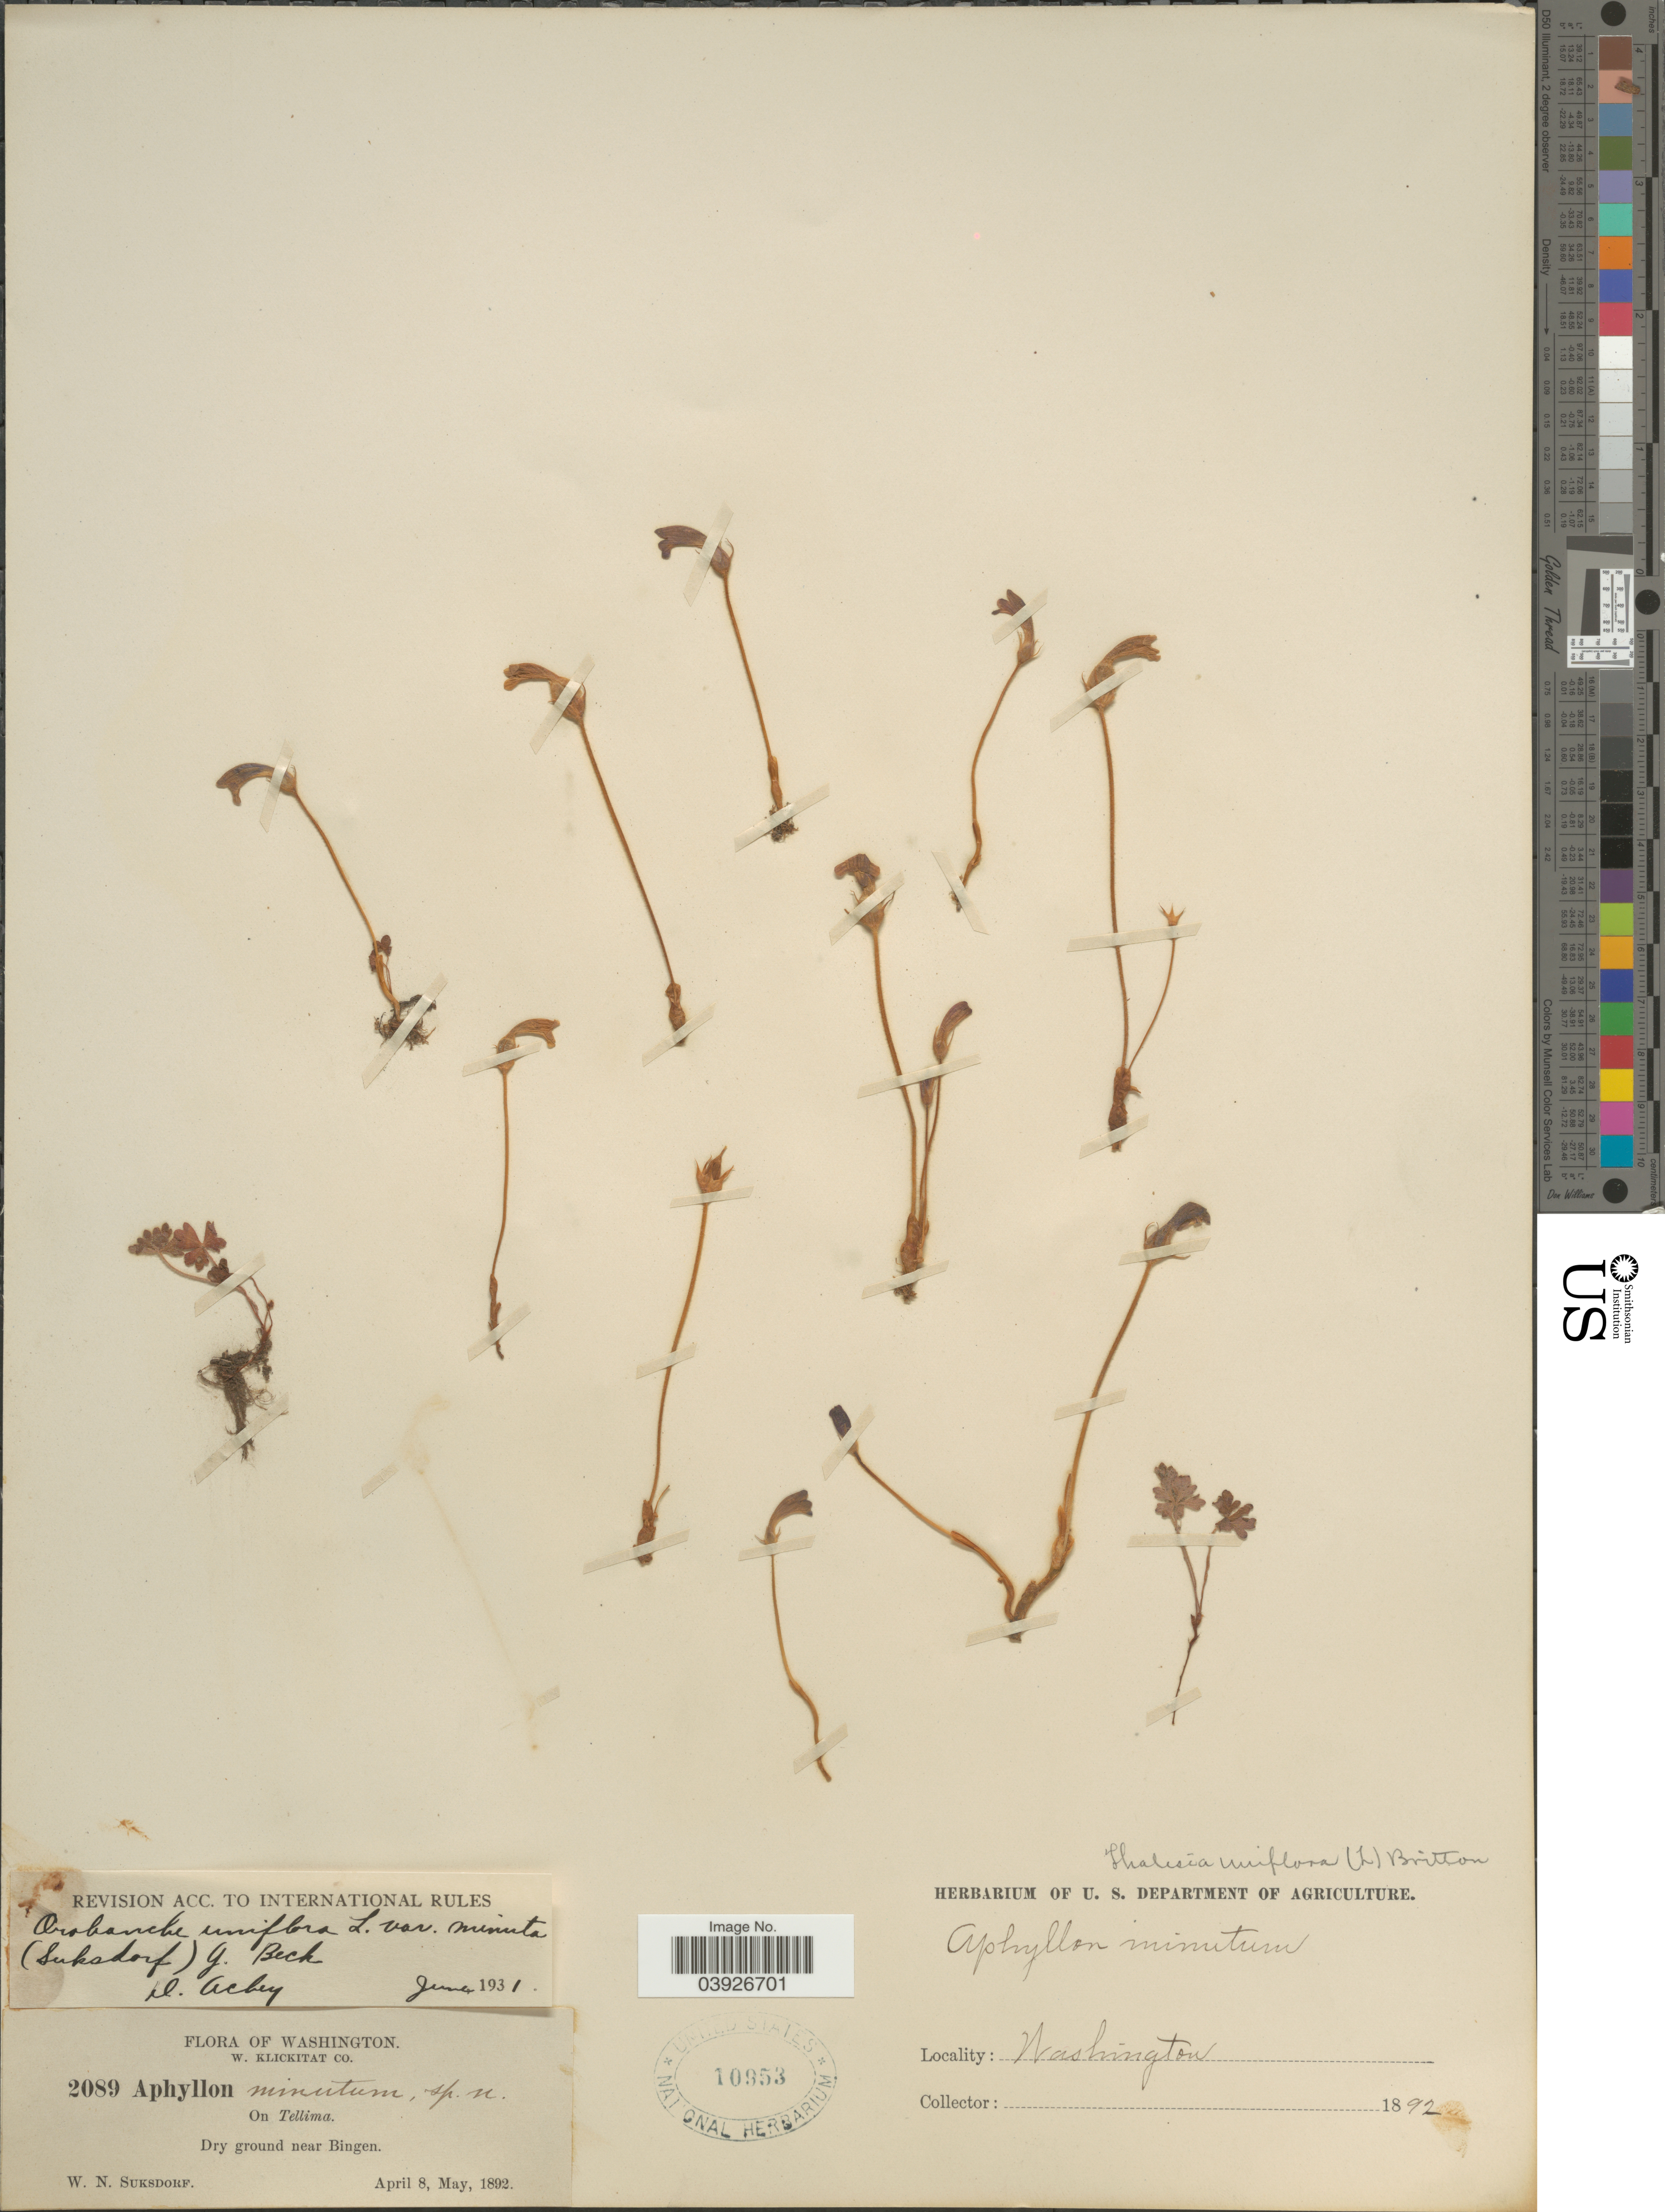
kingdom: Plantae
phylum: Tracheophyta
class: Magnoliopsida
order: Lamiales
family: Orobanchaceae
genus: Aphyllon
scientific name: Aphyllon minutum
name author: Suksd.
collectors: W. N. Suksdorf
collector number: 2089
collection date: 1892-04-08/1892-05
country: United States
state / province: Washington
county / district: Klickitat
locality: W. Klickitat Co. Dry ground near Bingen.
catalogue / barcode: US 10953